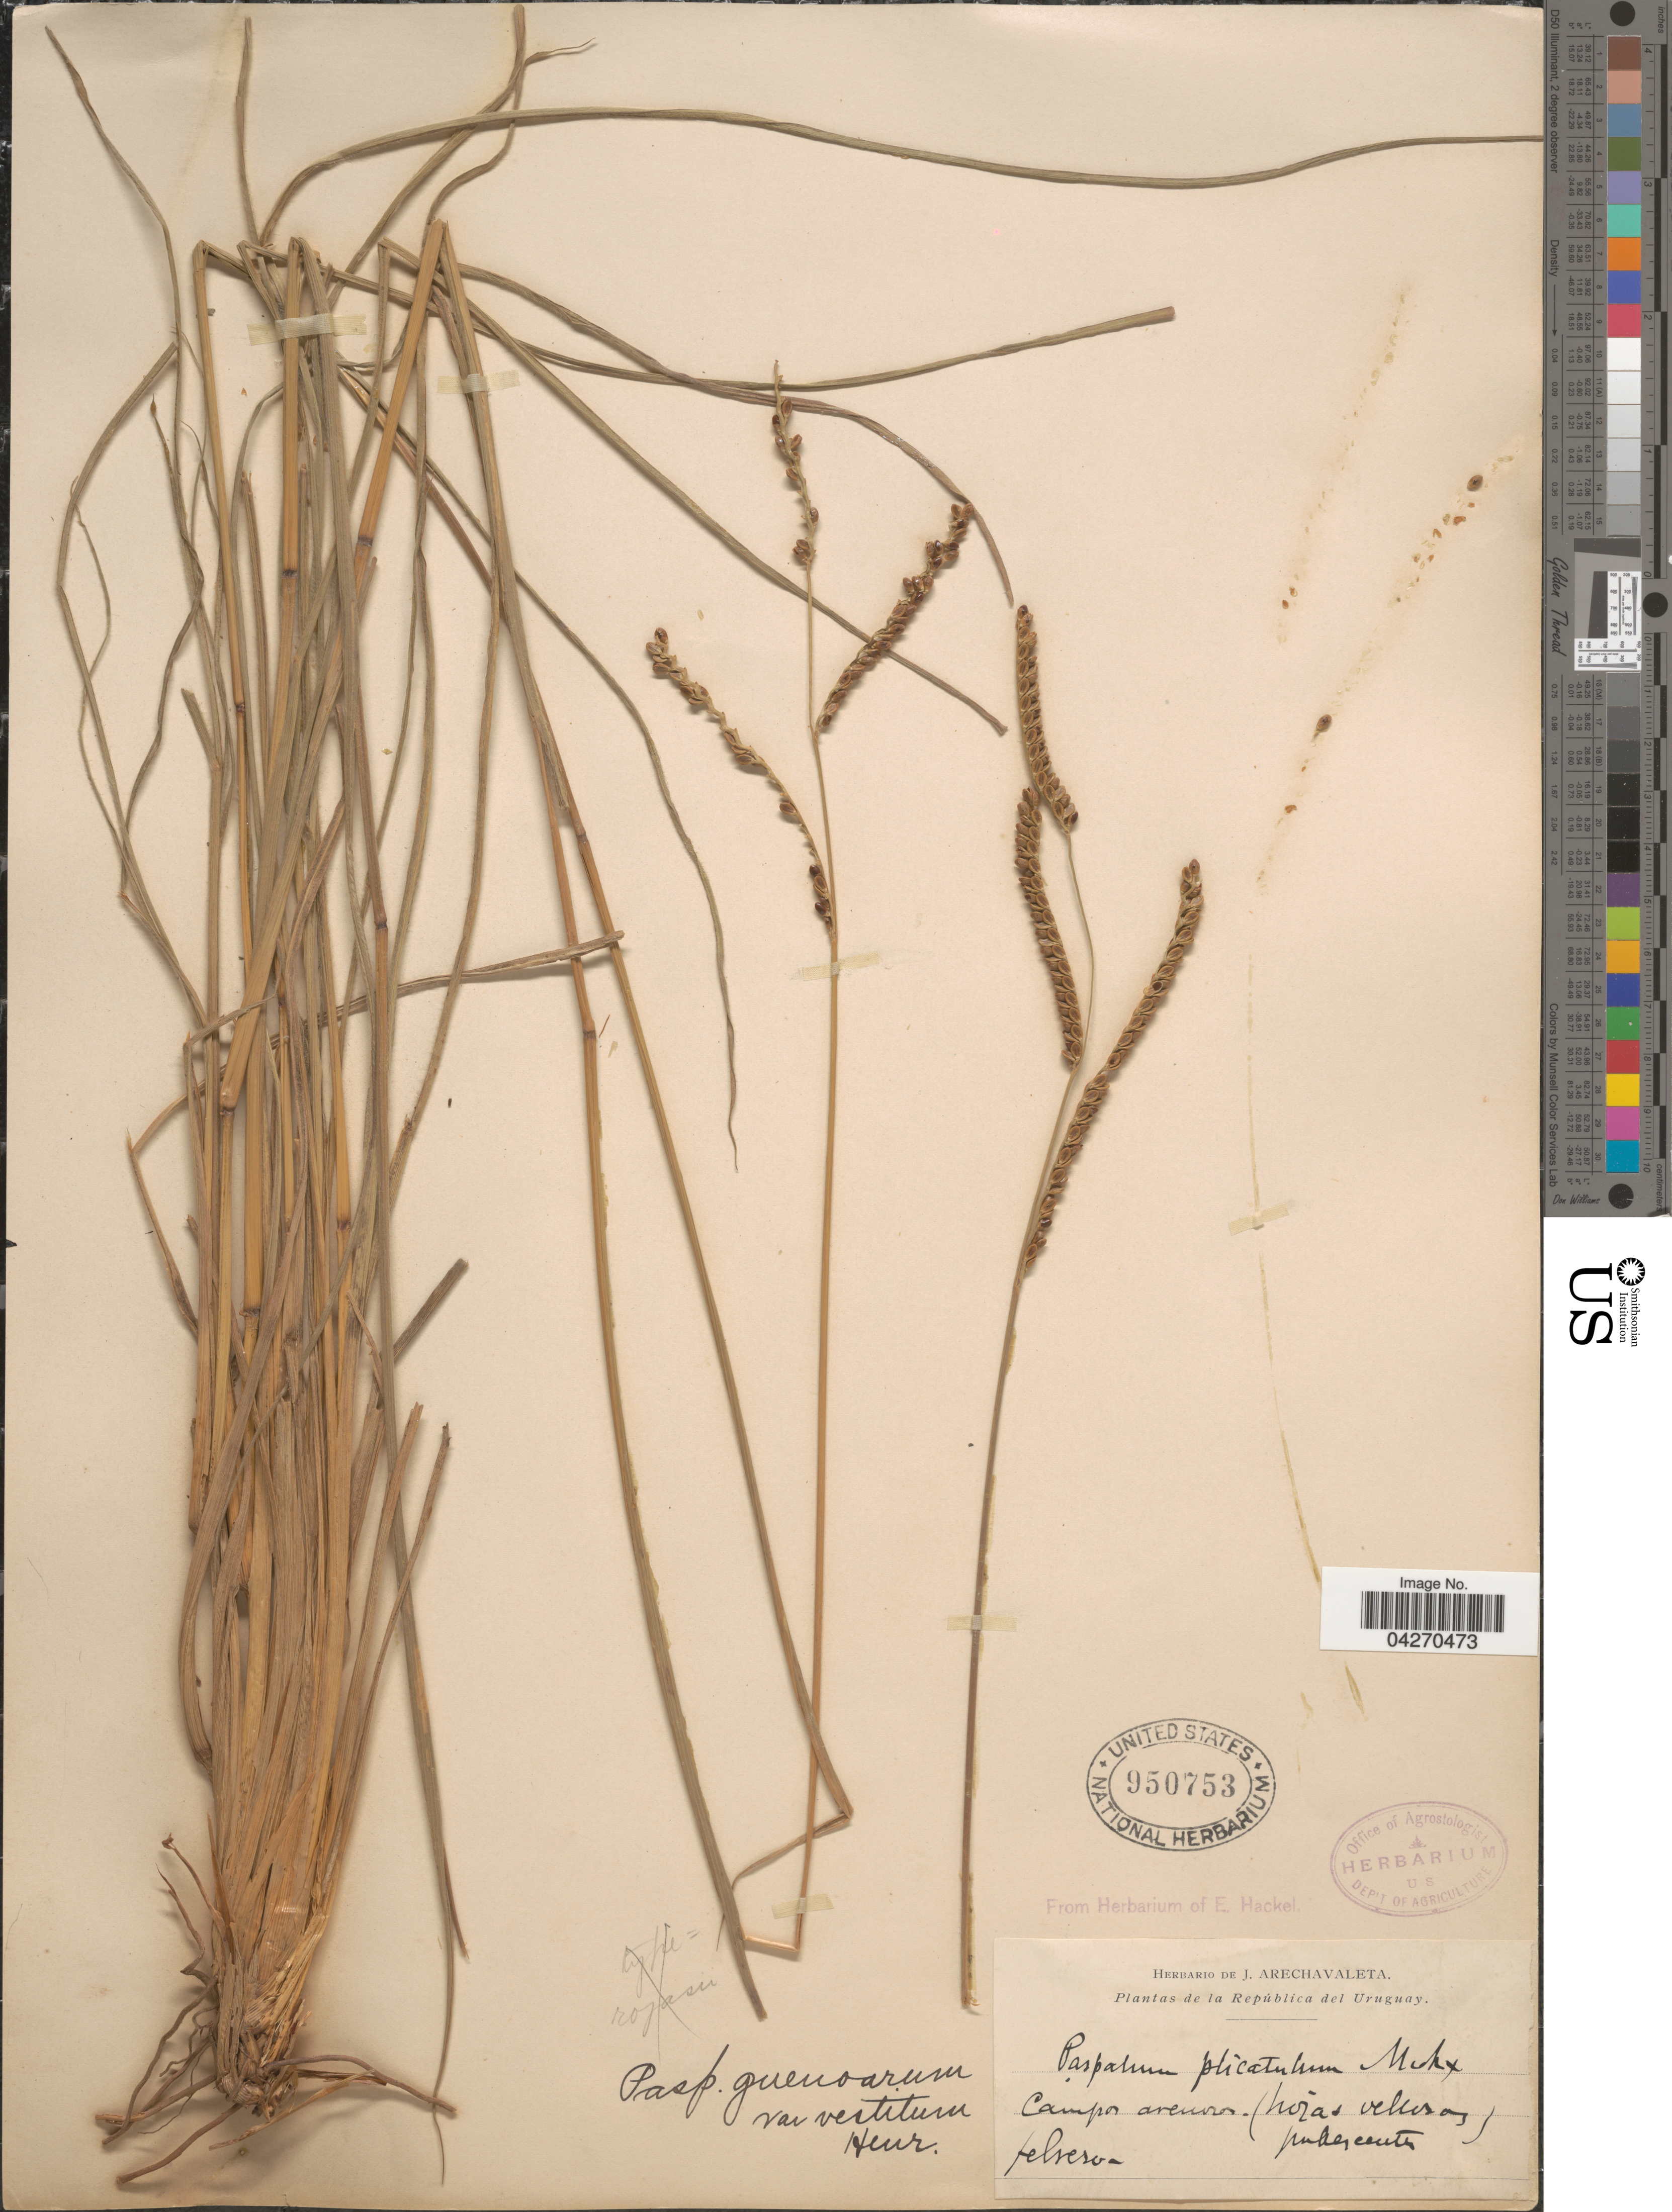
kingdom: Plantae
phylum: Tracheophyta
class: Liliopsida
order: Poales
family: Poaceae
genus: Paspalum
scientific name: Paspalum guenoarum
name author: Arechav.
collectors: ex herb. de J. Arechavaleta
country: Uruguay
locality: Campos arenos.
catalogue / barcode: US 950753